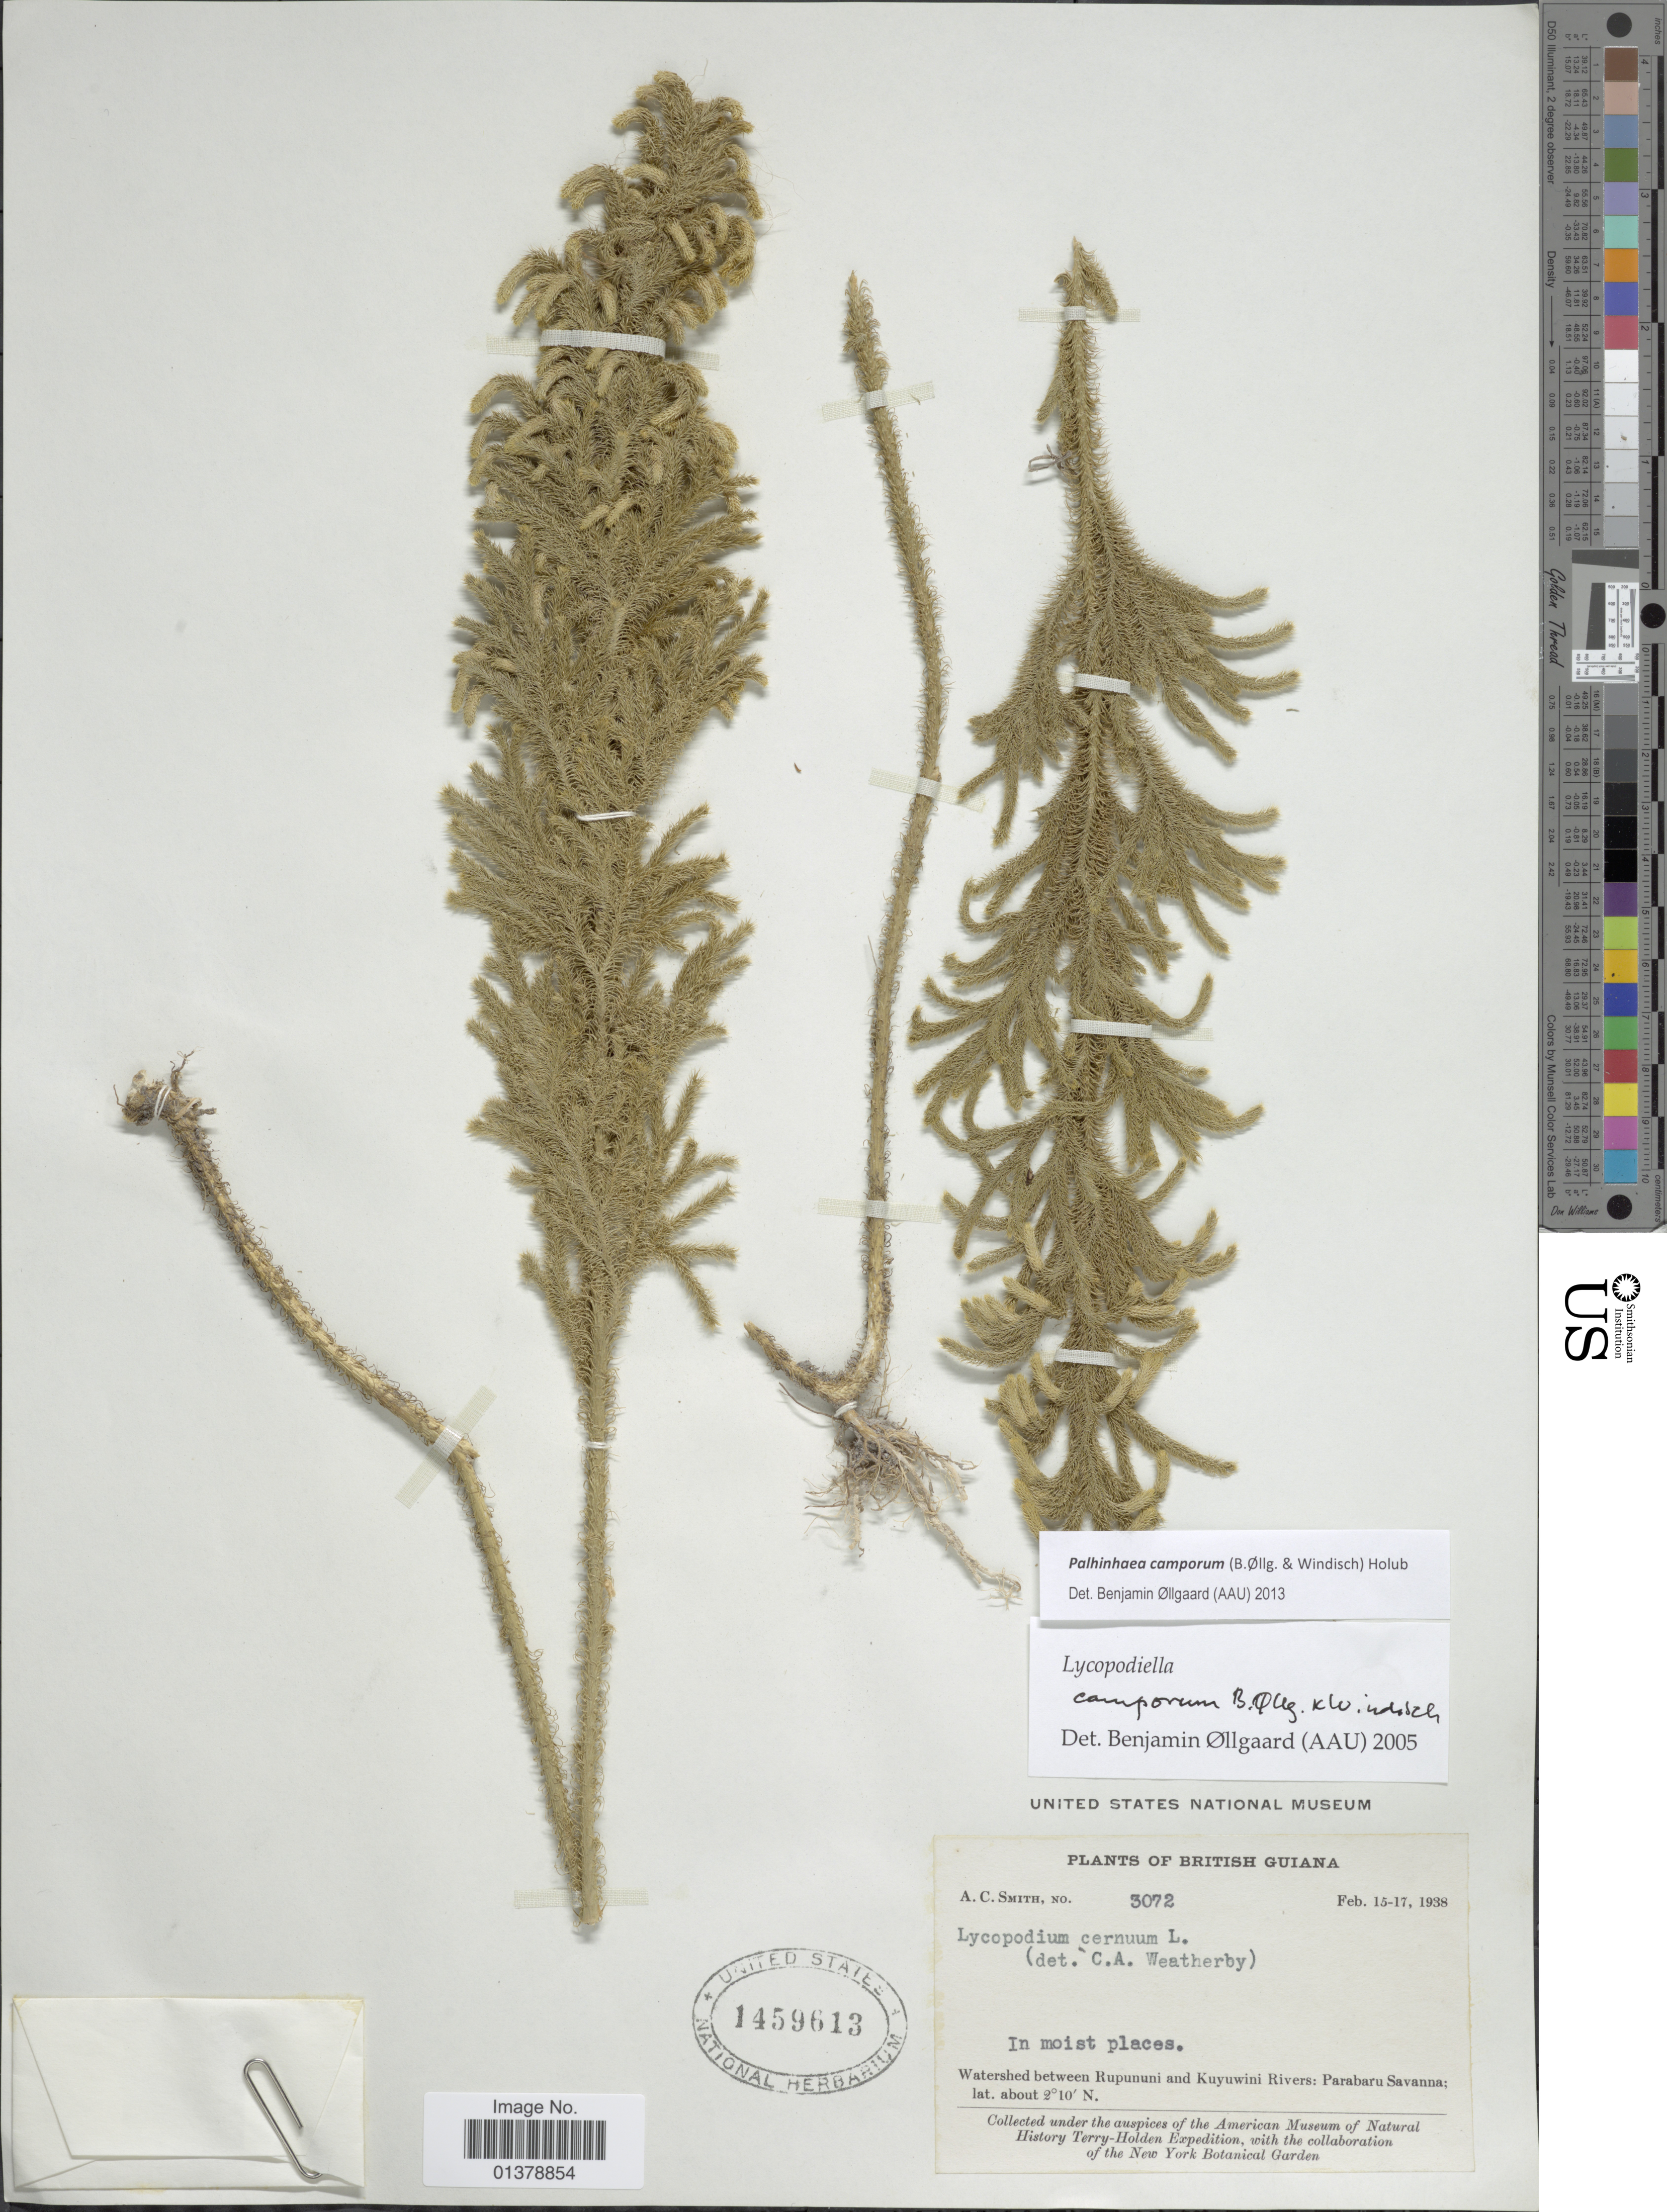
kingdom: Plantae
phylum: Tracheophyta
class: Lycopodiopsida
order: Lycopodiales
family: Lycopodiaceae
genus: Palhinhaea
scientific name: Palhinhaea camporum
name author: (B. Øllg. & P.G. Windisch) Holub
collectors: A. C. Smith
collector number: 3072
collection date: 1938-02-15/1938-02-17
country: Guyana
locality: Watershed between Rupununi and Kuyuwini Rivers: Parabaru Savanna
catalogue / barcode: US 1459613